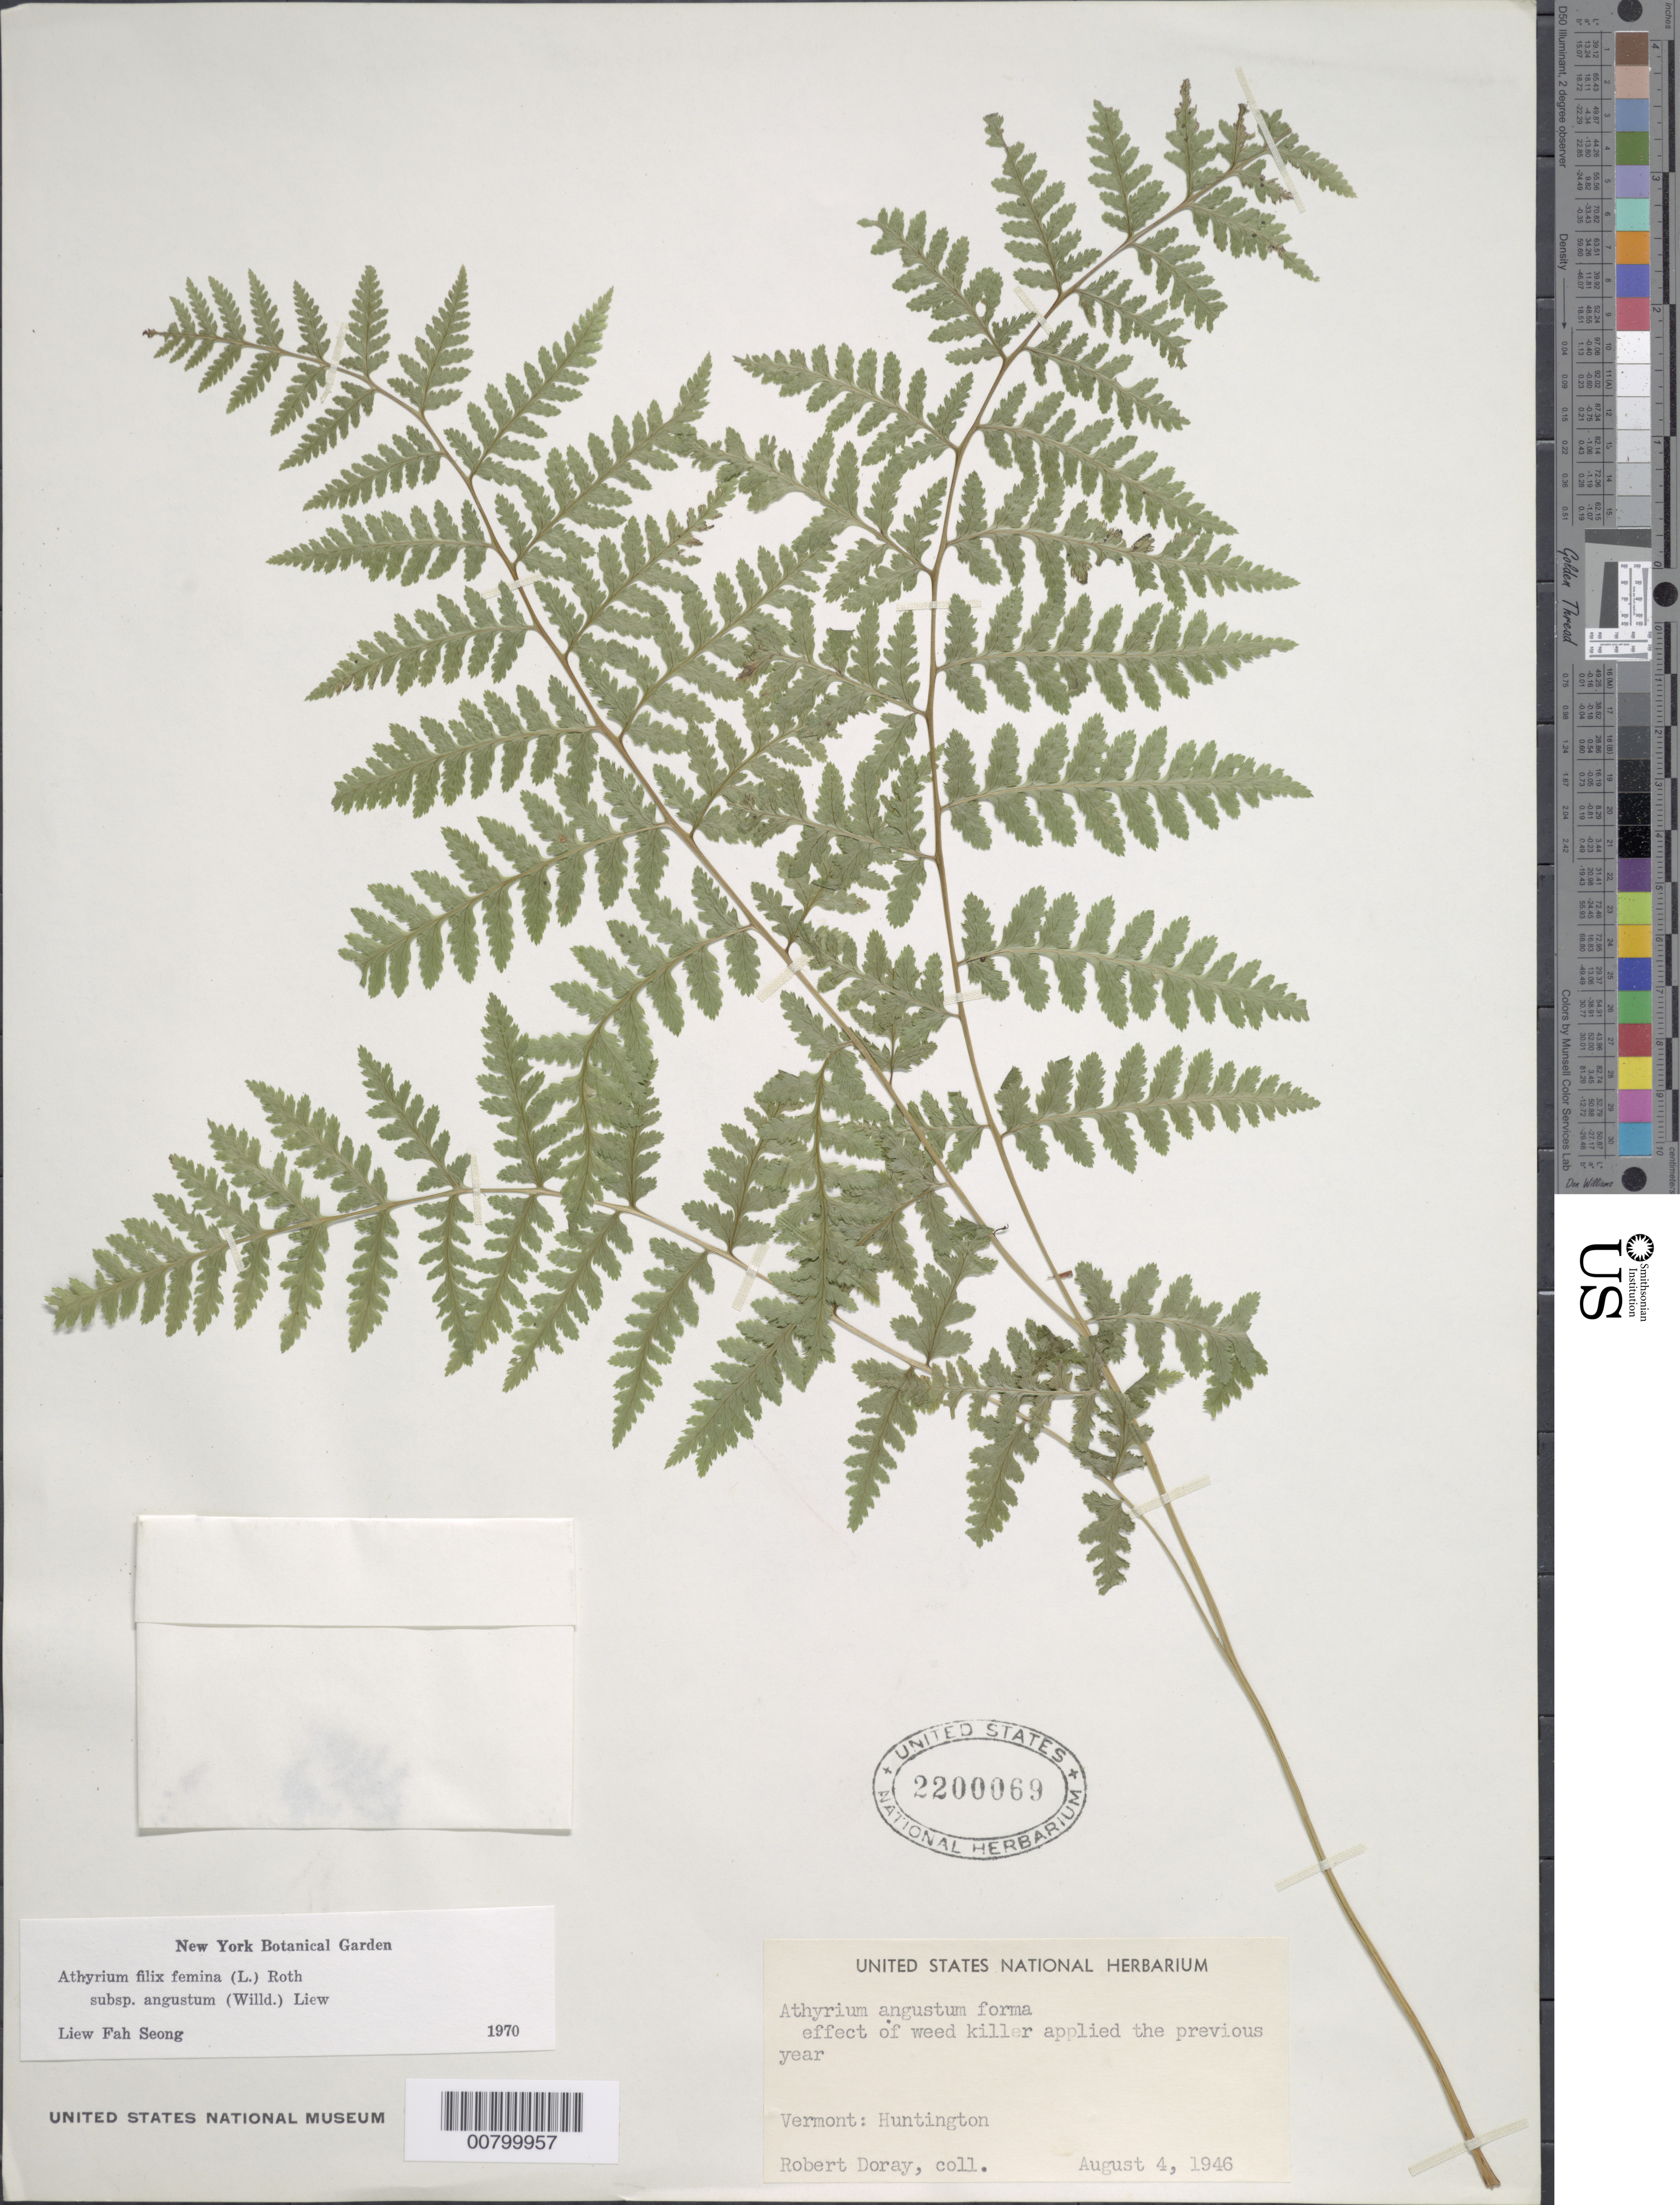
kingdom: Plantae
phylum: Tracheophyta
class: Polypodiopsida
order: Polypodiales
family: Athyriaceae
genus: Athyrium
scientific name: Athyrium filix-femina subsp. angustatum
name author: (Willd.) R.T. Clausen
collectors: R. Doray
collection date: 1946-08-04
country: United States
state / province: Vermont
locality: Huntington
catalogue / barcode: US 2200069